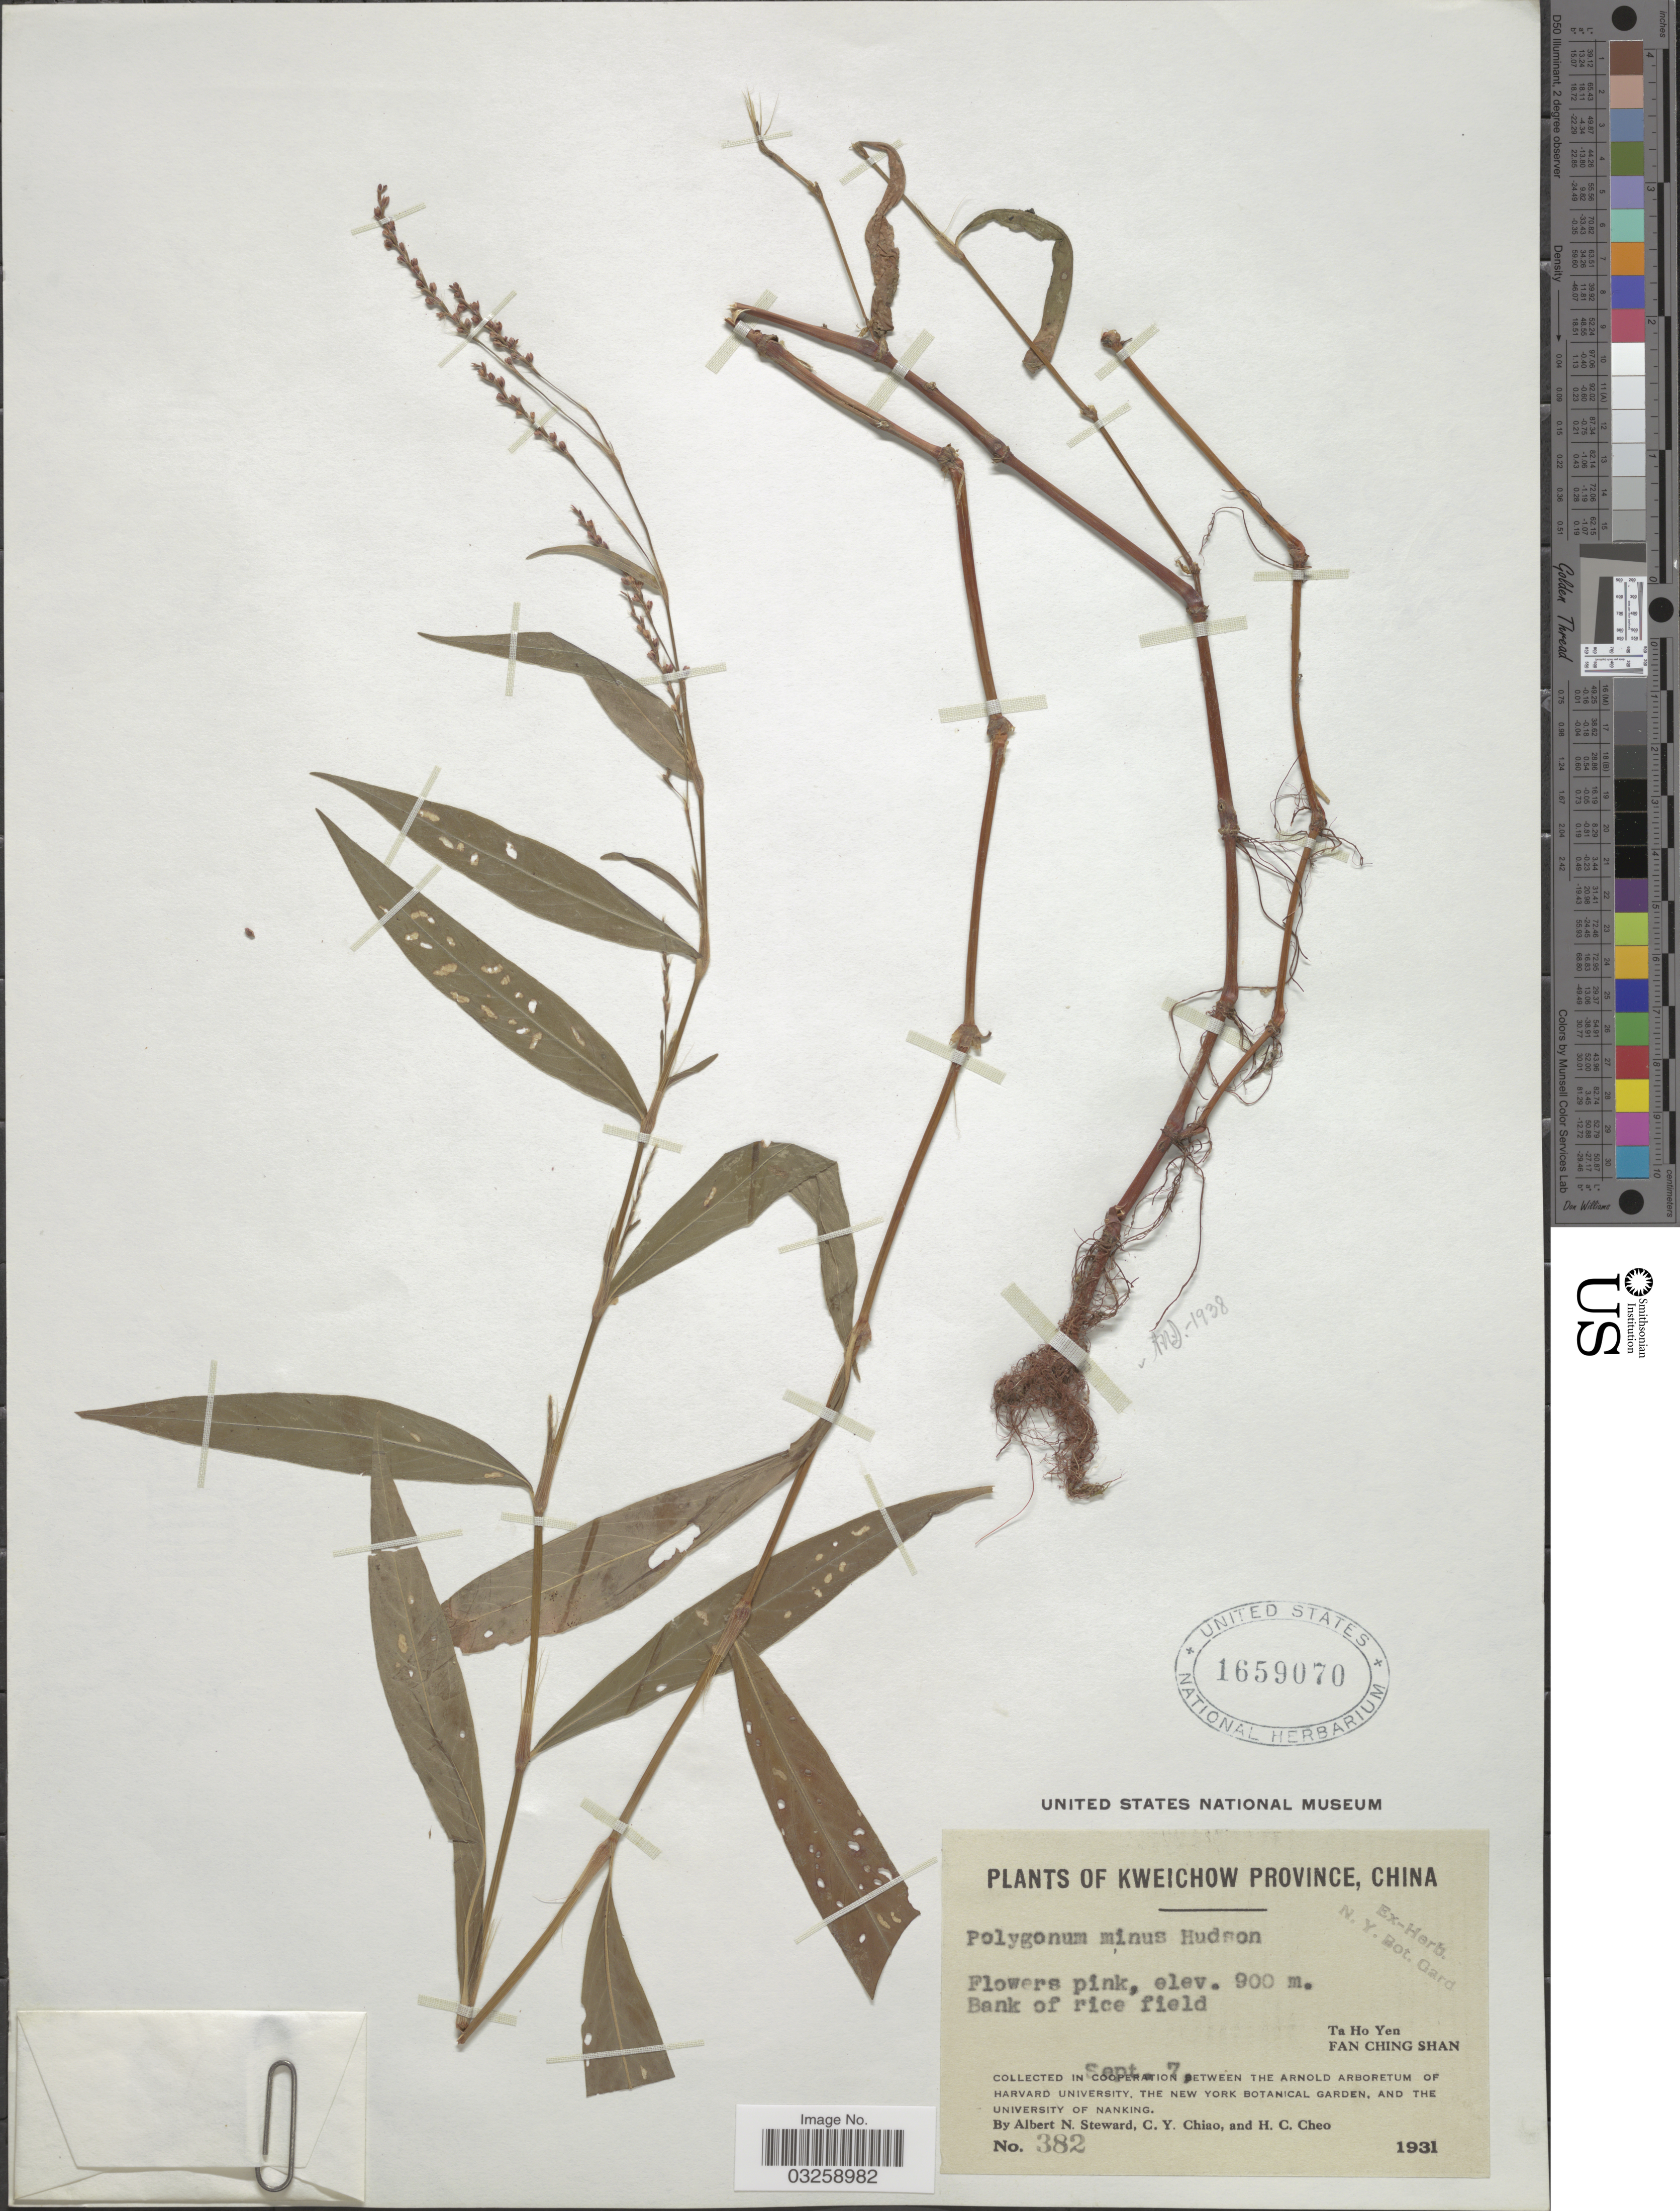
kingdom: Plantae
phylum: Tracheophyta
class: Magnoliopsida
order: Caryophyllales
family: Polygonaceae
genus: Polygonum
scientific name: Polygonum minus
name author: Huds.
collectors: A. N. Steward, C. Y. Chiao & H. Cheo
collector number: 382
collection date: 1931-09-07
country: China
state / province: Guizhou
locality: Kweichow Province. Ta Ho Yen. Fan Ching Shan.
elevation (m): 900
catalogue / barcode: US 1659070